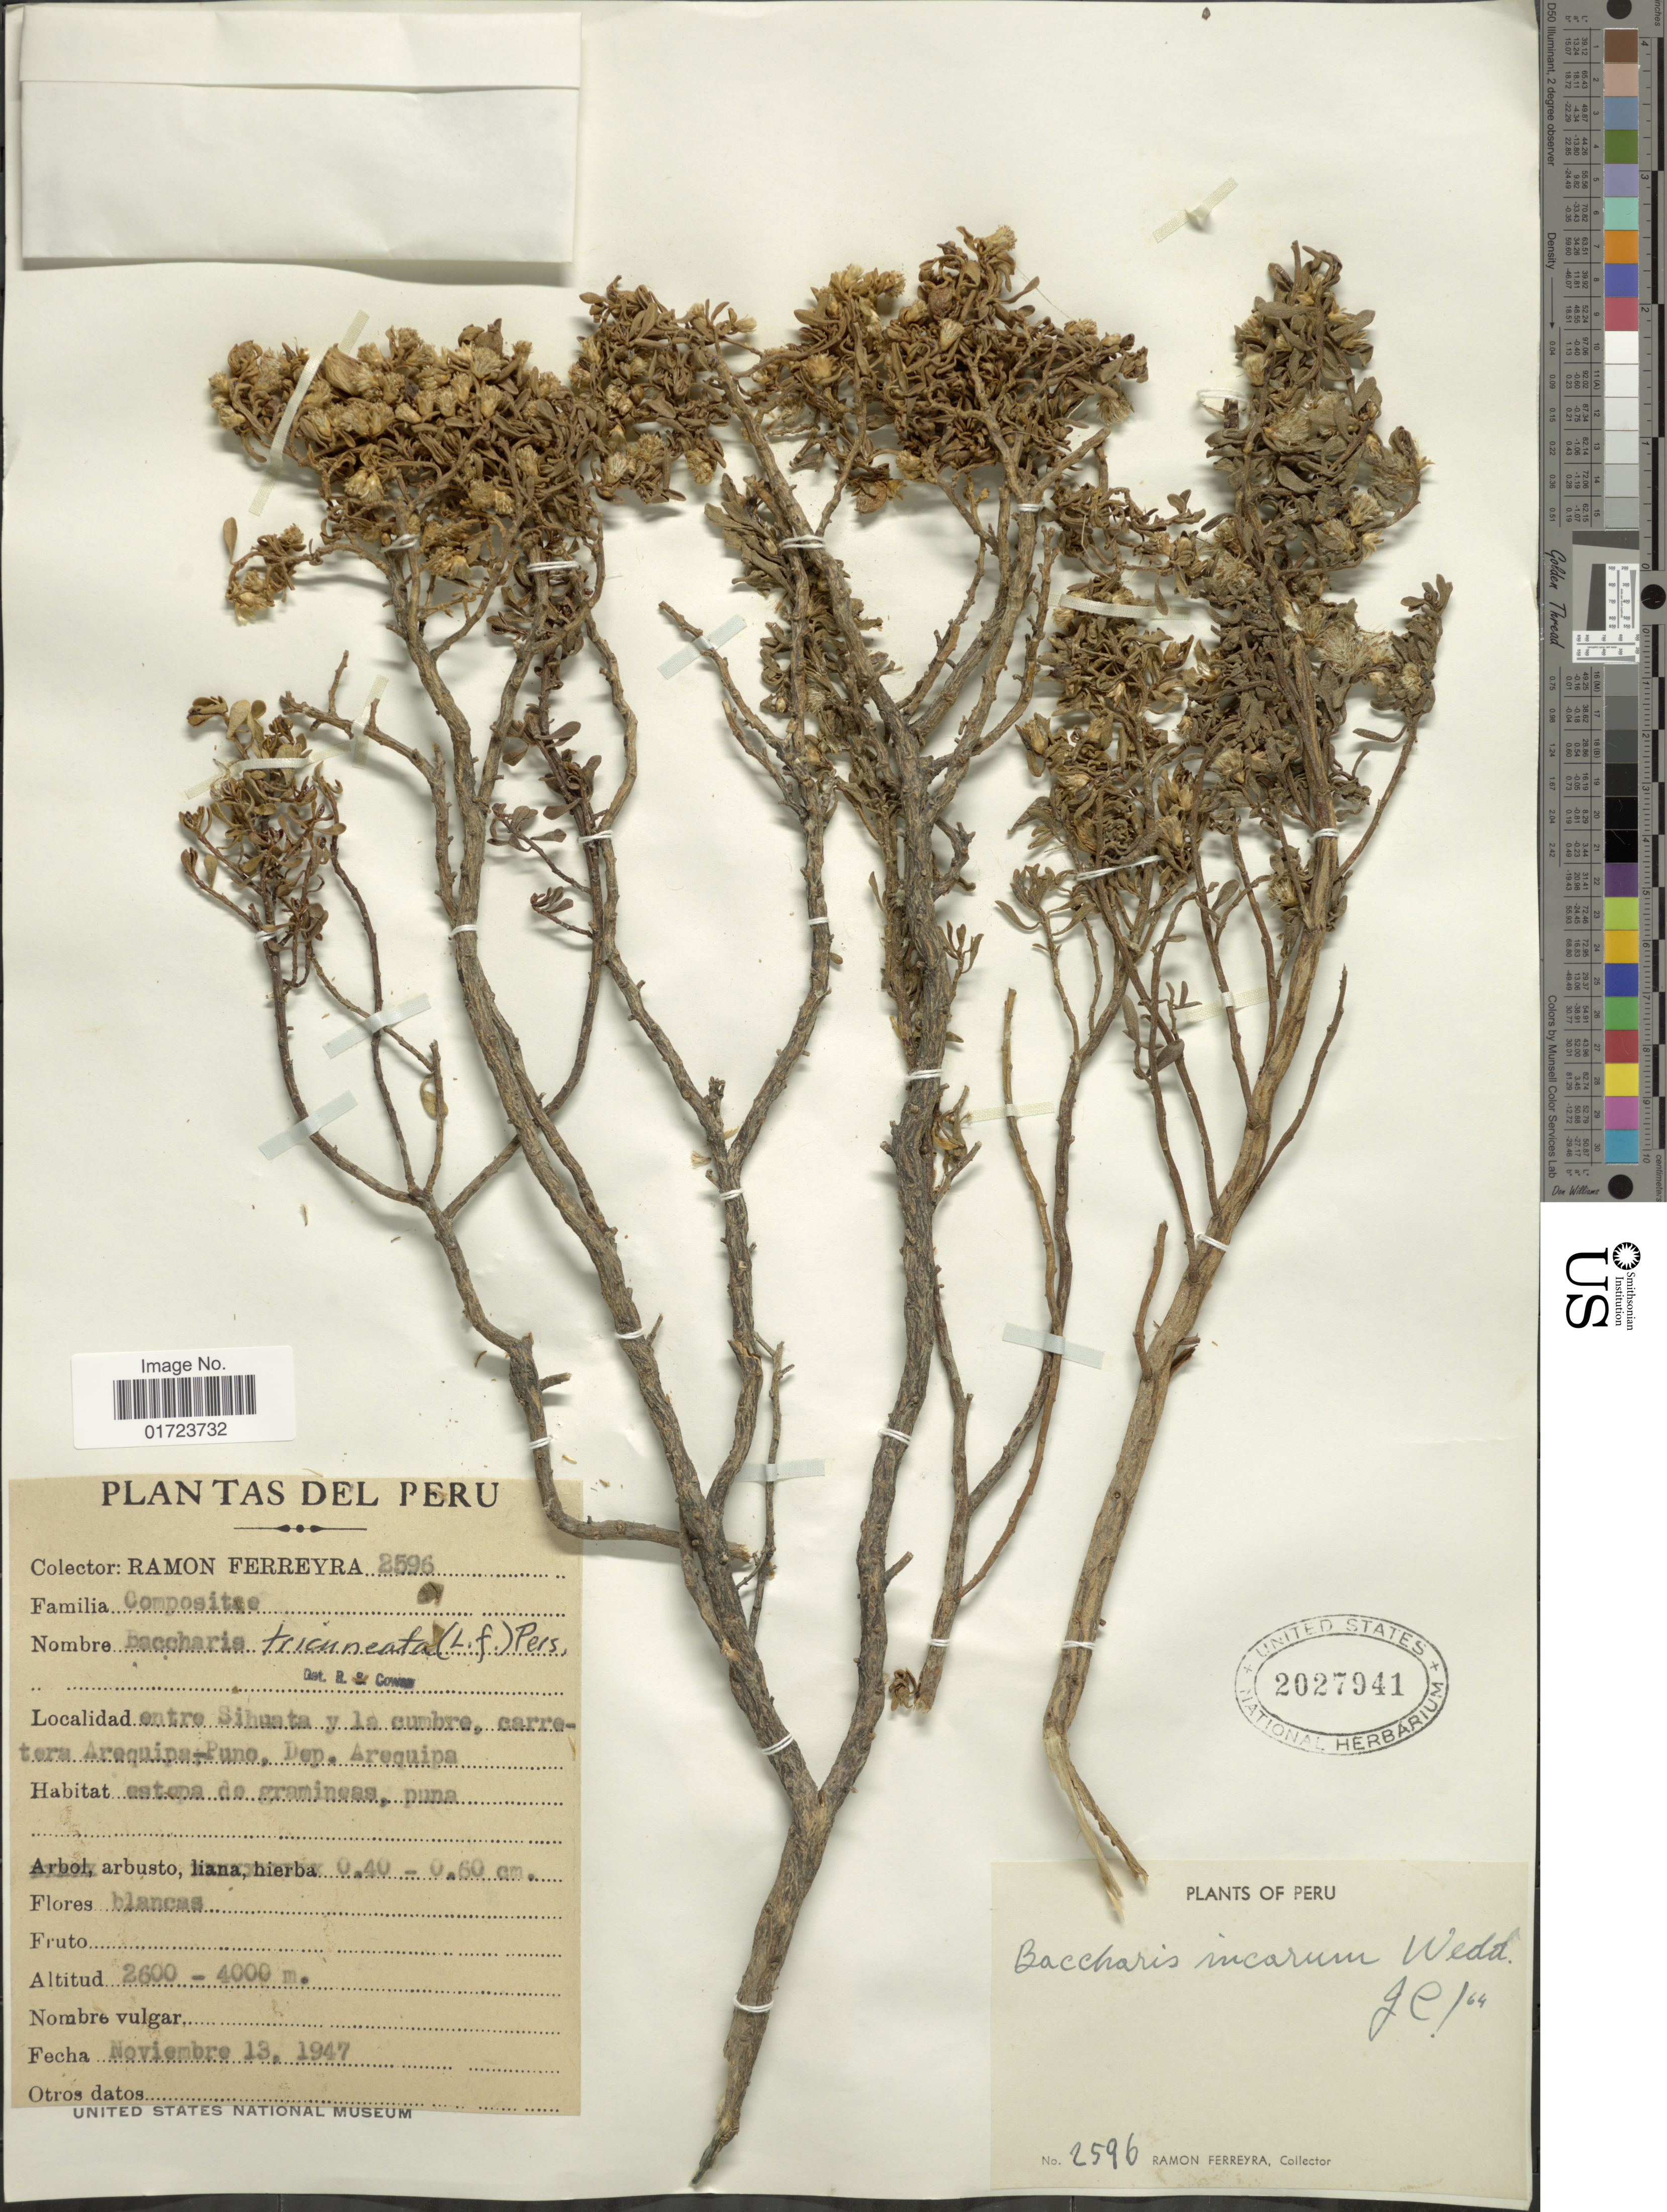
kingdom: Plantae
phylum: Tracheophyta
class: Magnoliopsida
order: Asterales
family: Asteraceae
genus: Baccharis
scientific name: Baccharis tola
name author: Phil.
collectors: R. A. Ferreyra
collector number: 2596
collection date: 1947-11-13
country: Peru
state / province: Arequipa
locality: Entre Sihuata y la cumbre, carretera Arequipa-Puno, Dep/ Arequipa.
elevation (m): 2600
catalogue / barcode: US 2027941